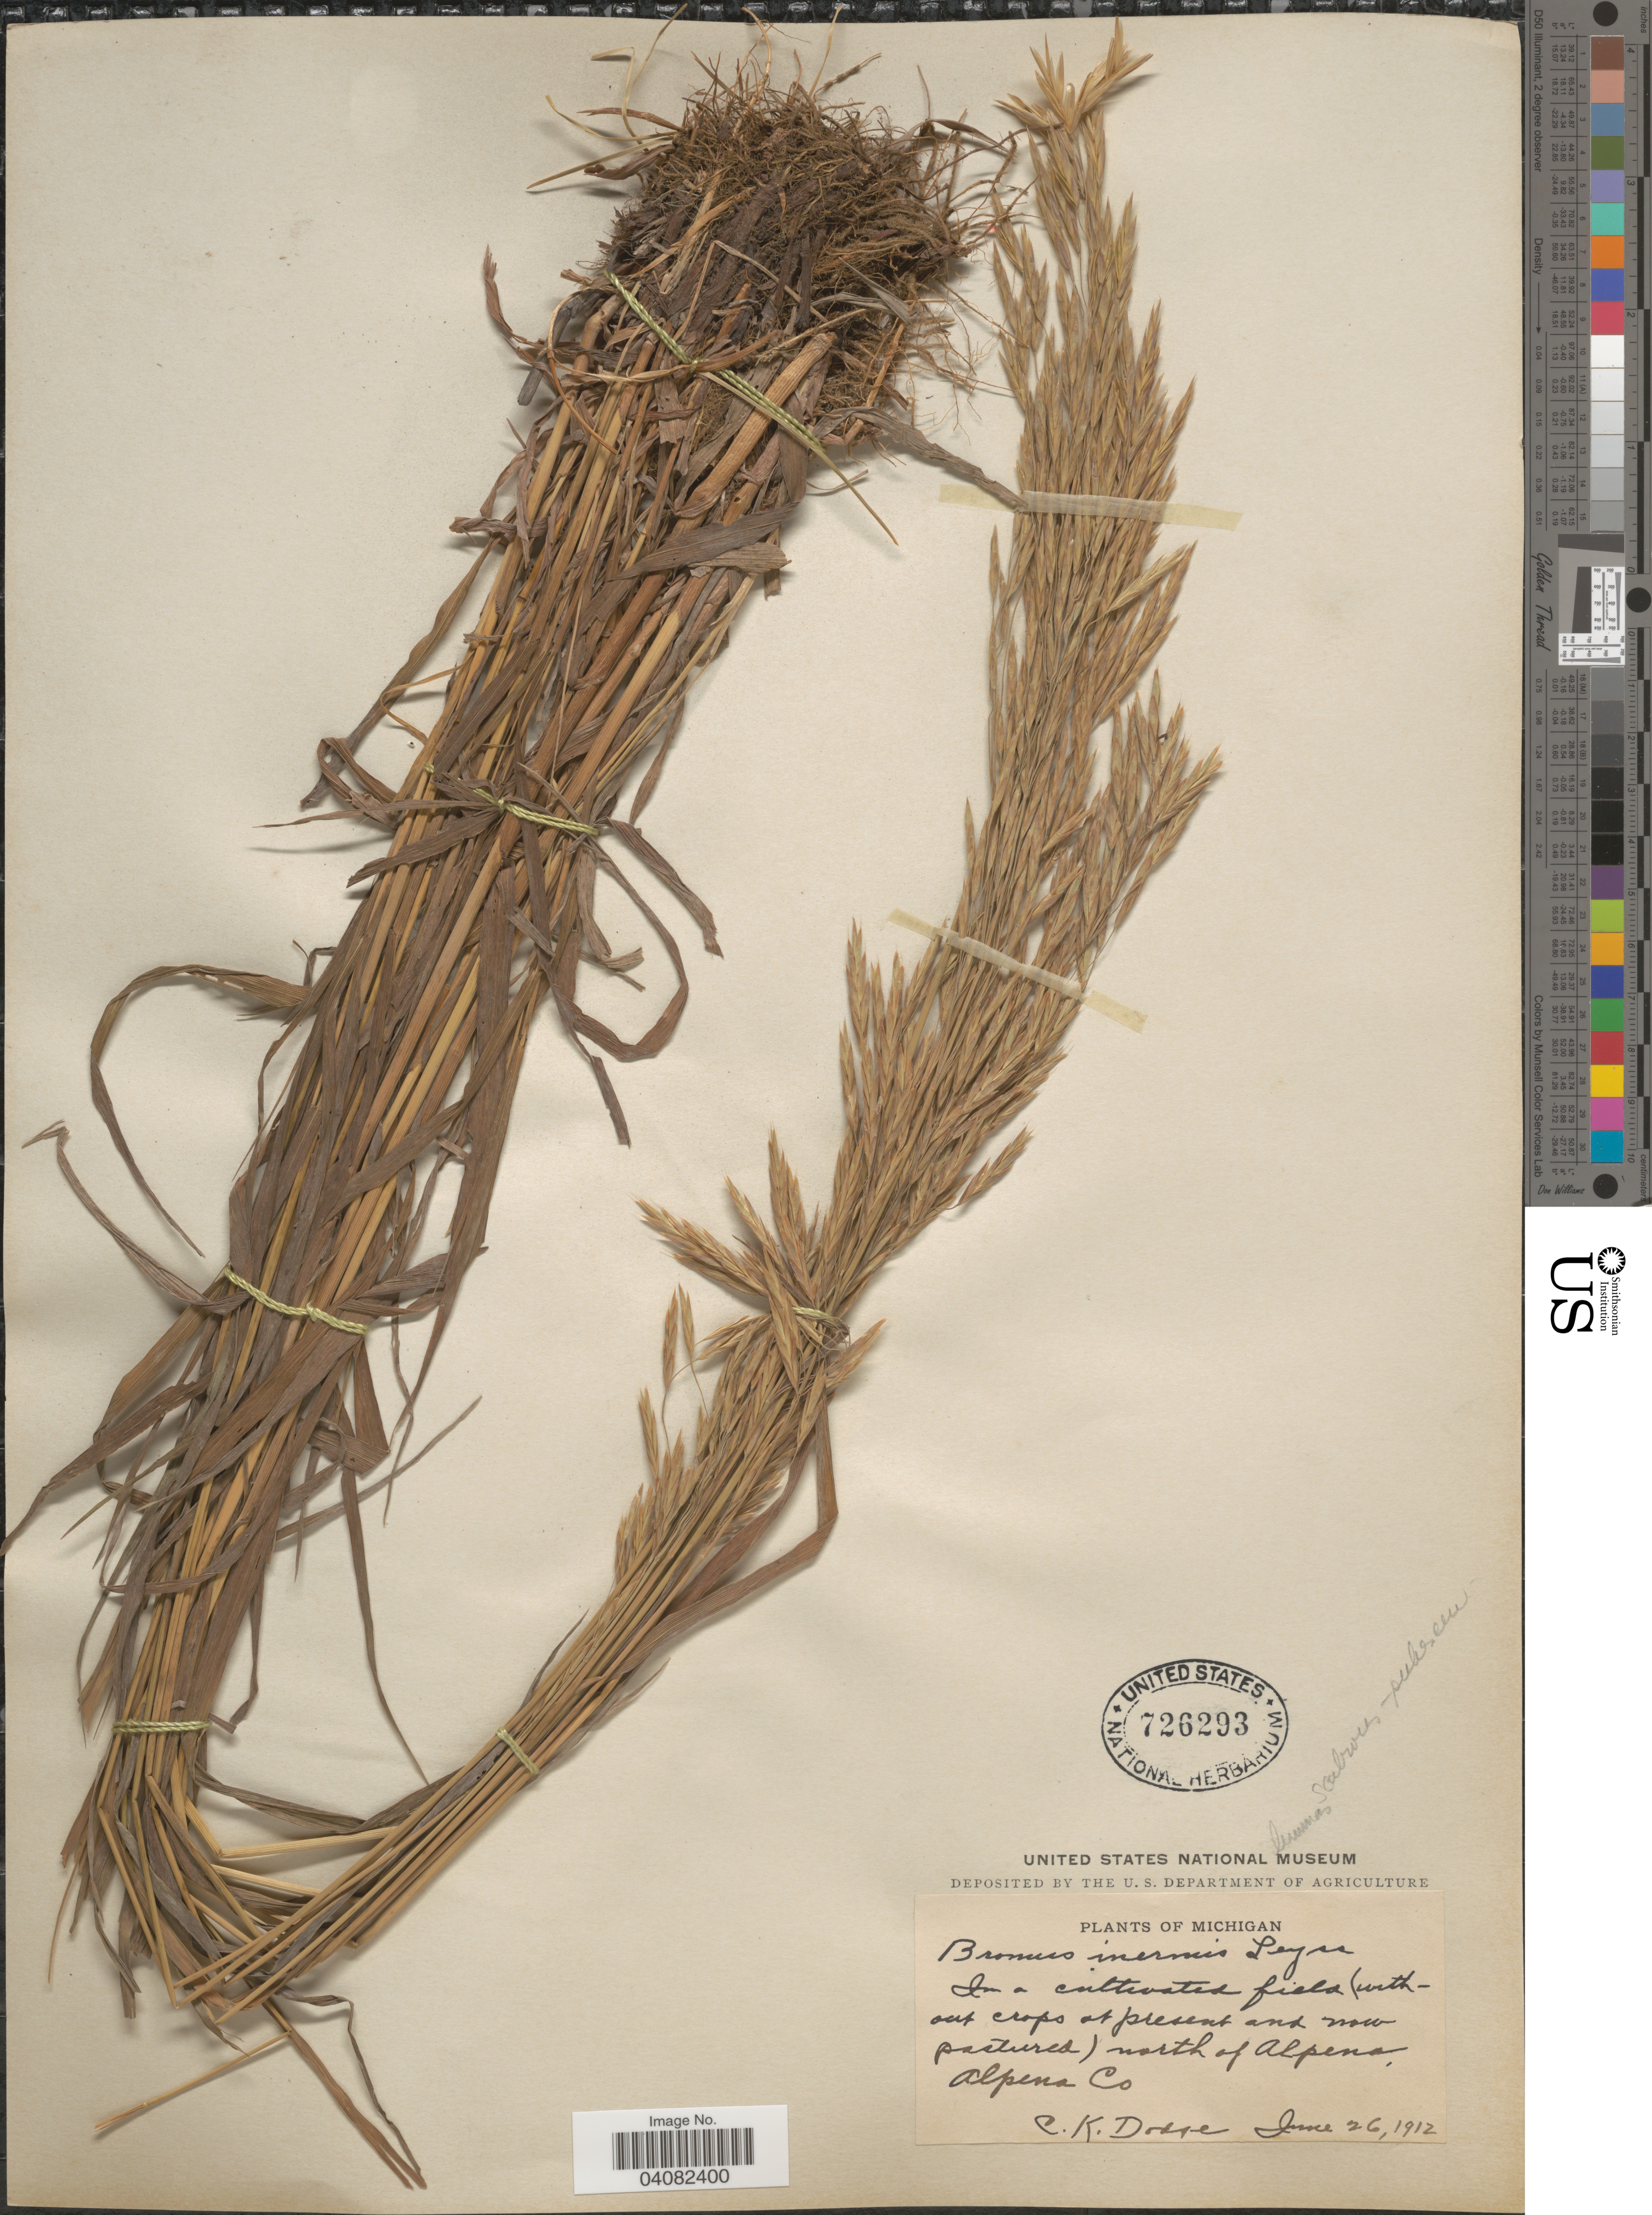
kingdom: Plantae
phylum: Tracheophyta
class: Liliopsida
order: Poales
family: Poaceae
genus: Bromus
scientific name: Bromus inermis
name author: Leyss.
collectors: C. Dodge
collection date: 1912-06-26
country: United States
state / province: Michigan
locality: In a cultivated field (without crops at present and now pastures) north of Alpena, Alpena Co.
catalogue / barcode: US 726293